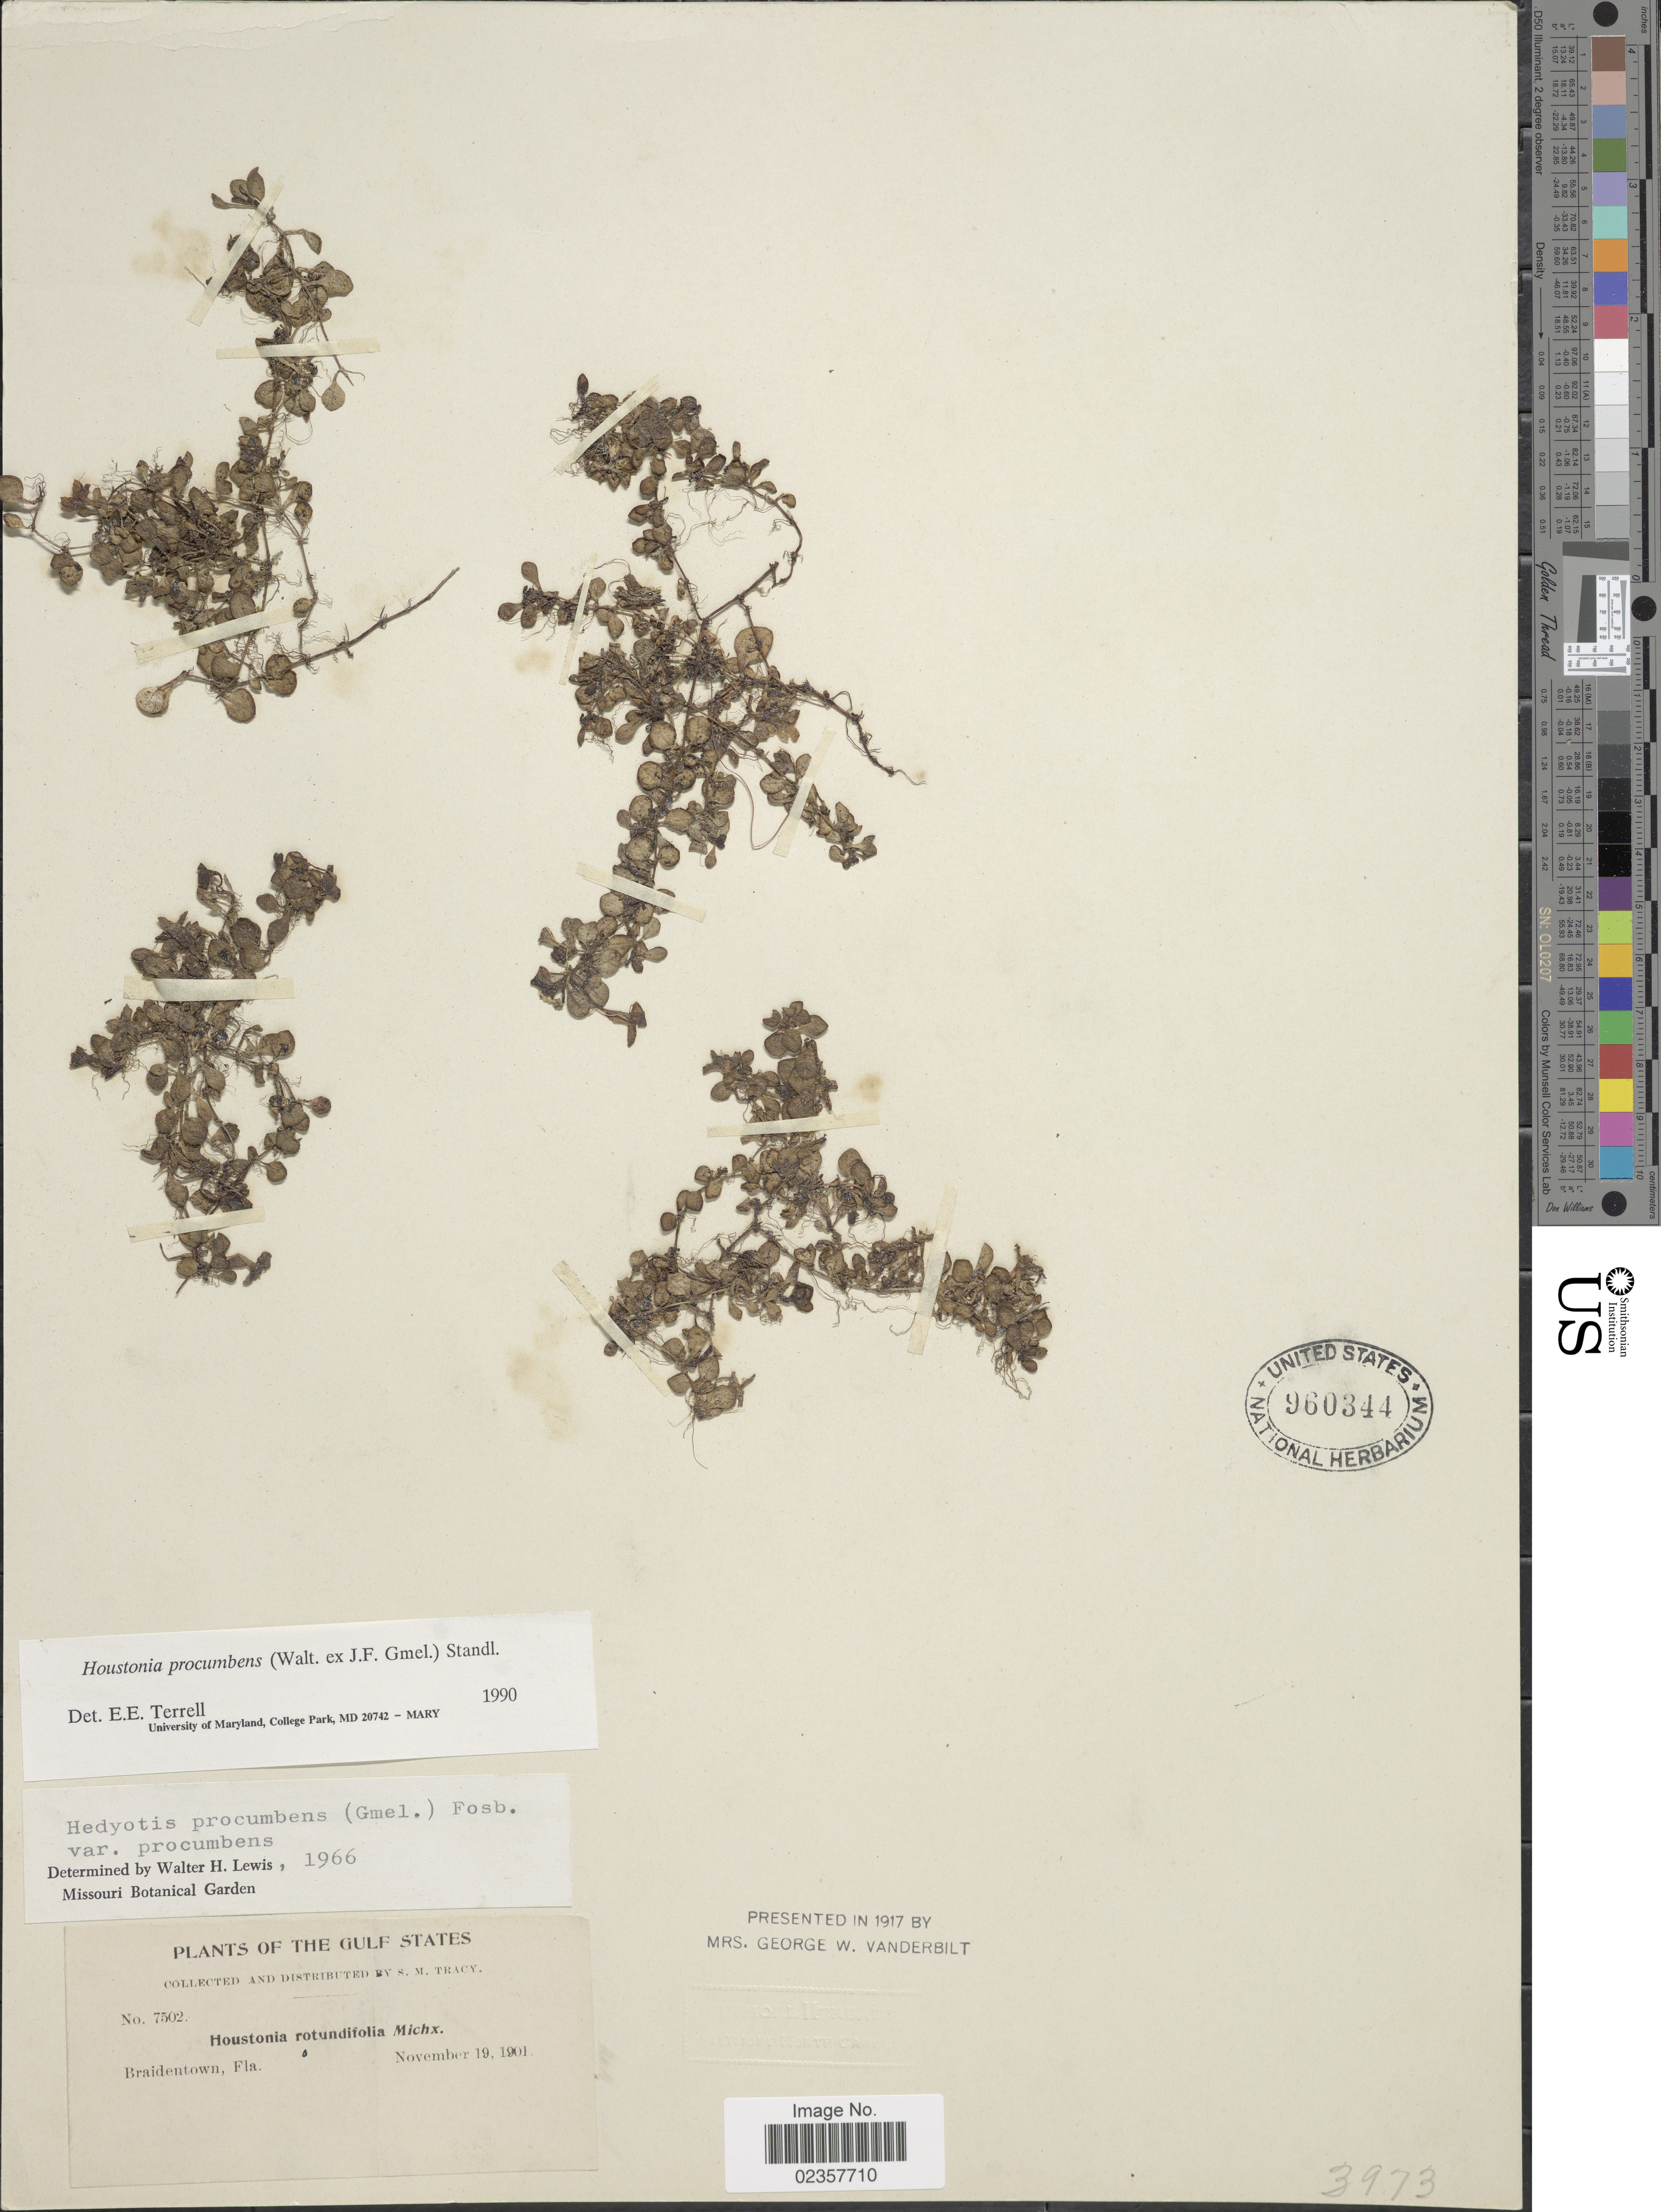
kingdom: Plantae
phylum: Tracheophyta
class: Magnoliopsida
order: Gentianales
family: Rubiaceae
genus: Houstonia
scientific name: Houstonia procumbens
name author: (Walter ex J.F. Gmel.) Standl.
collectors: S. M. Tracy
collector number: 7502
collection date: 1901-11-19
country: United States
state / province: Florida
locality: The Gulf States, Braidentown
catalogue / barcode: US 960344